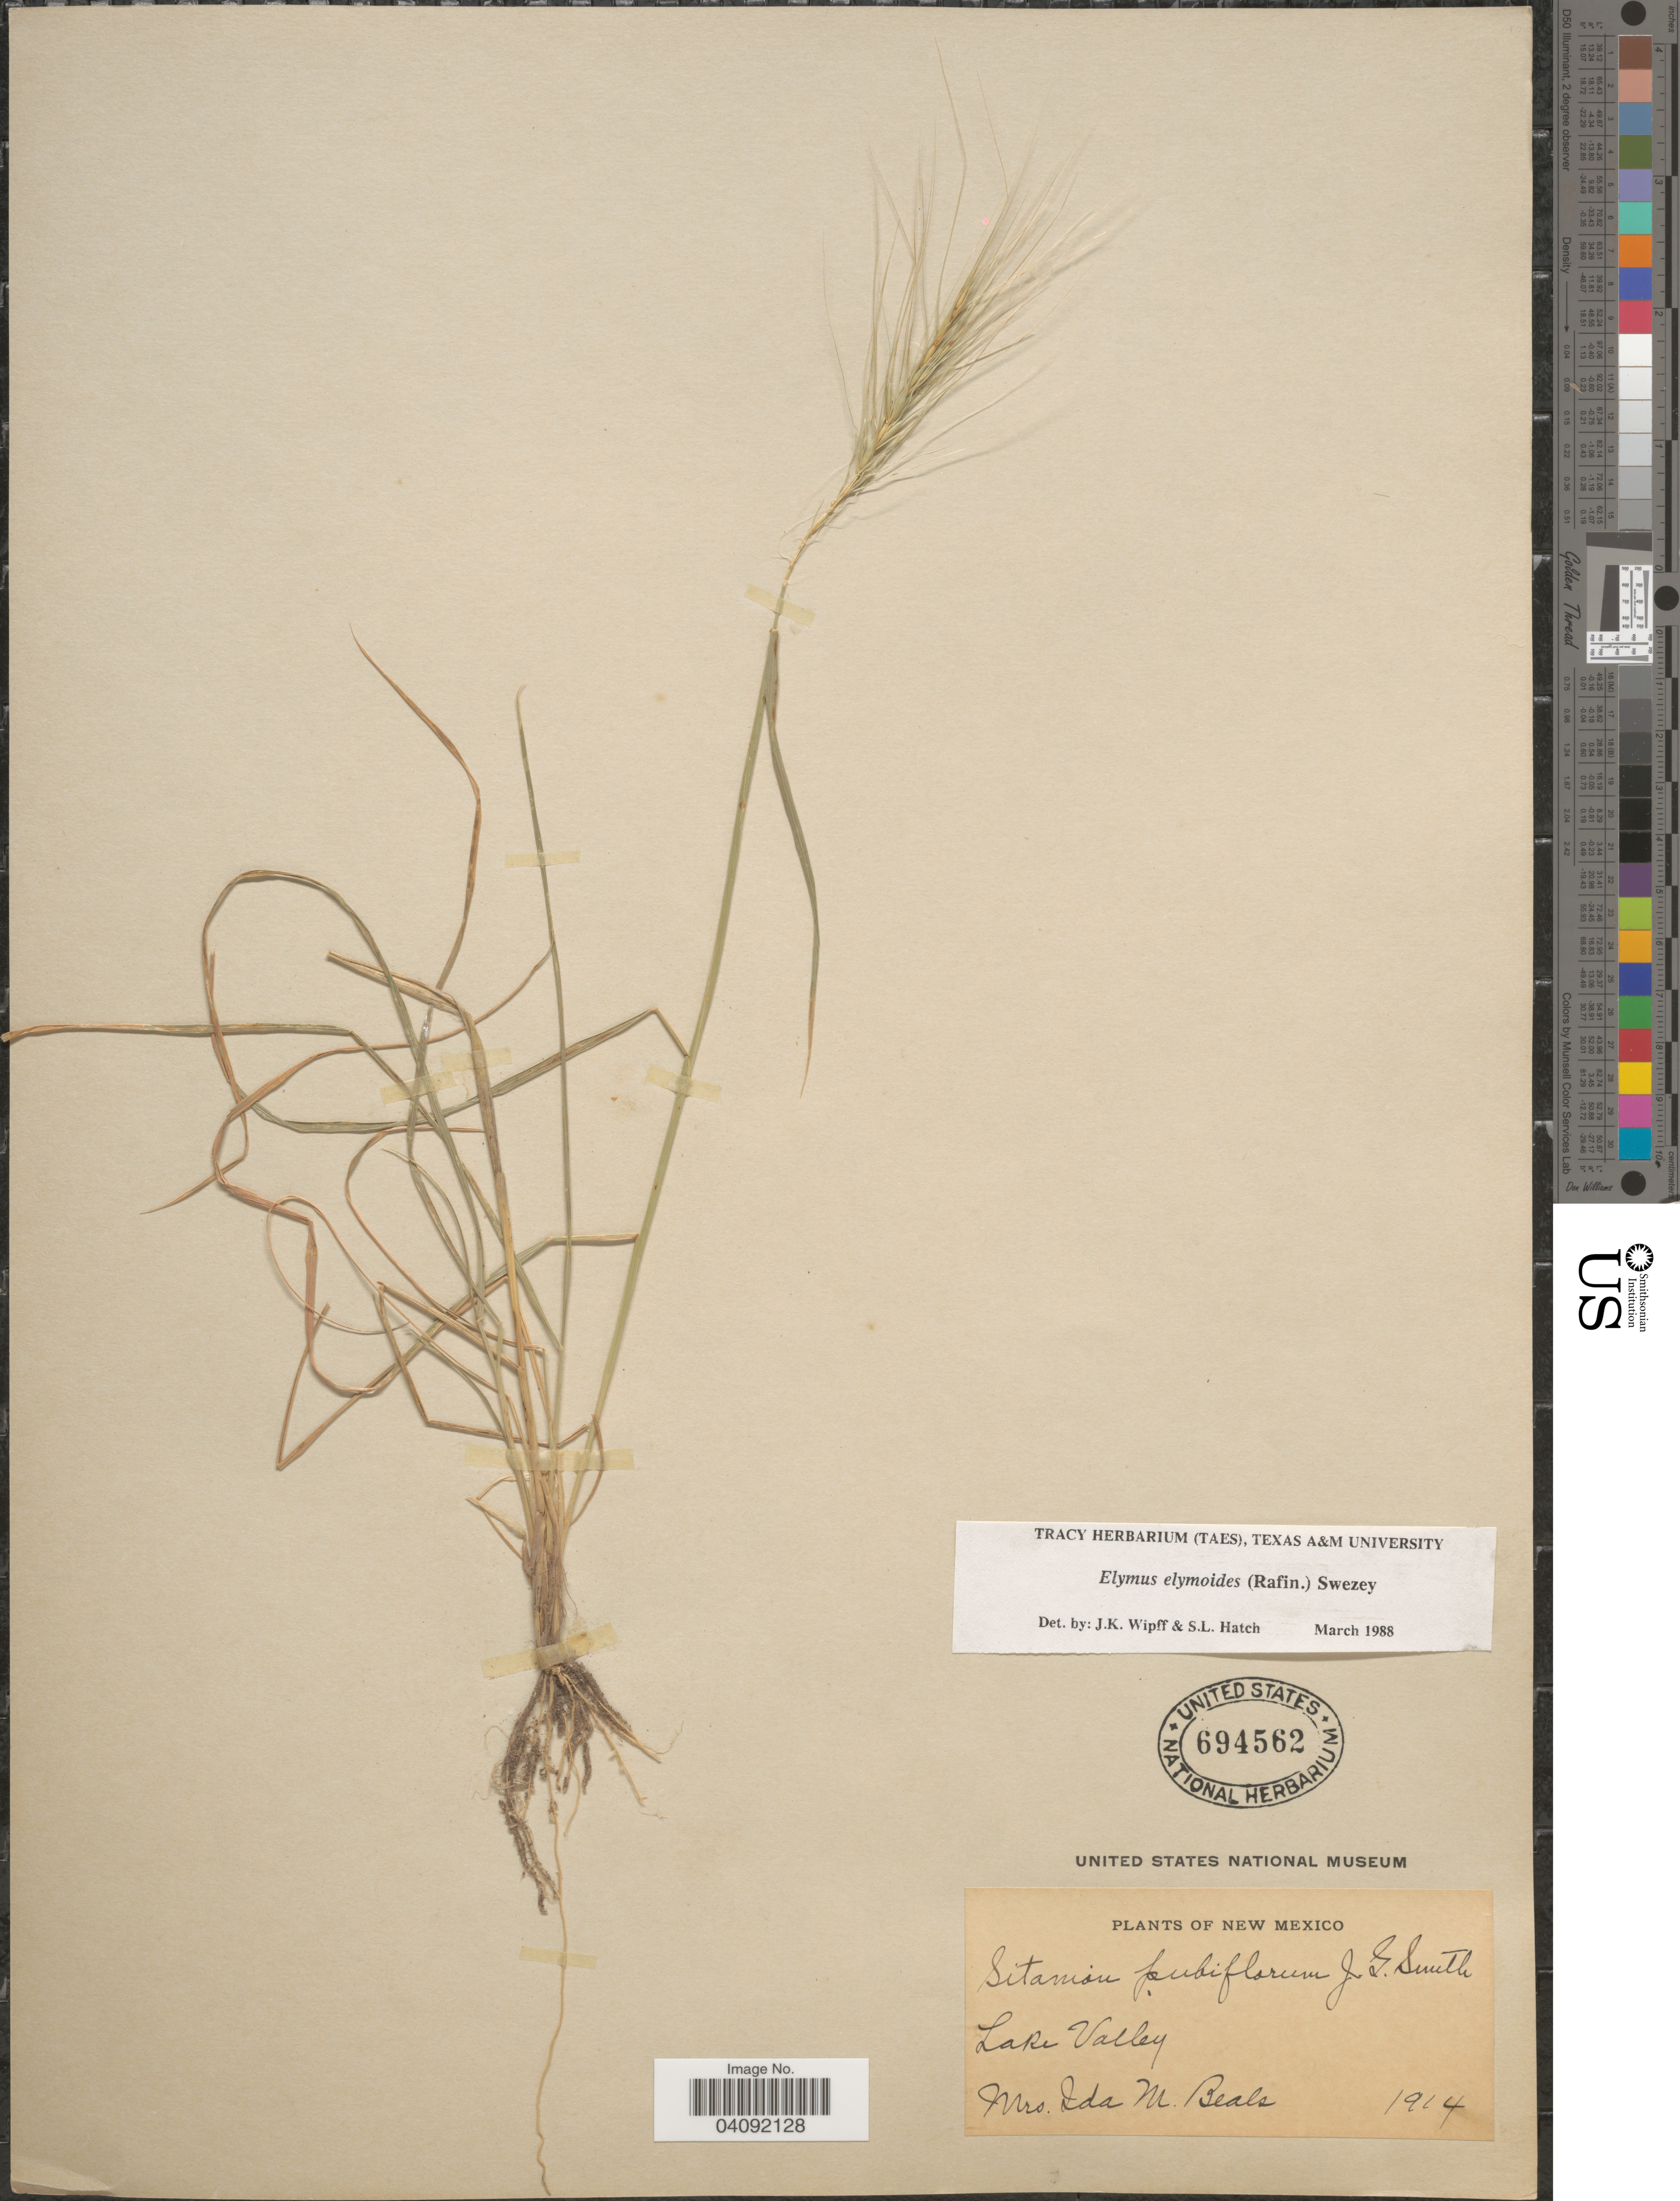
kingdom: Plantae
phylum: Tracheophyta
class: Liliopsida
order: Poales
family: Poaceae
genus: Elymus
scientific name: Elymus elymoides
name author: (Raf.) Swezey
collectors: I. M. Beals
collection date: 1914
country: United States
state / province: New Mexico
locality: Lake Valley.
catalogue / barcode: US 694562